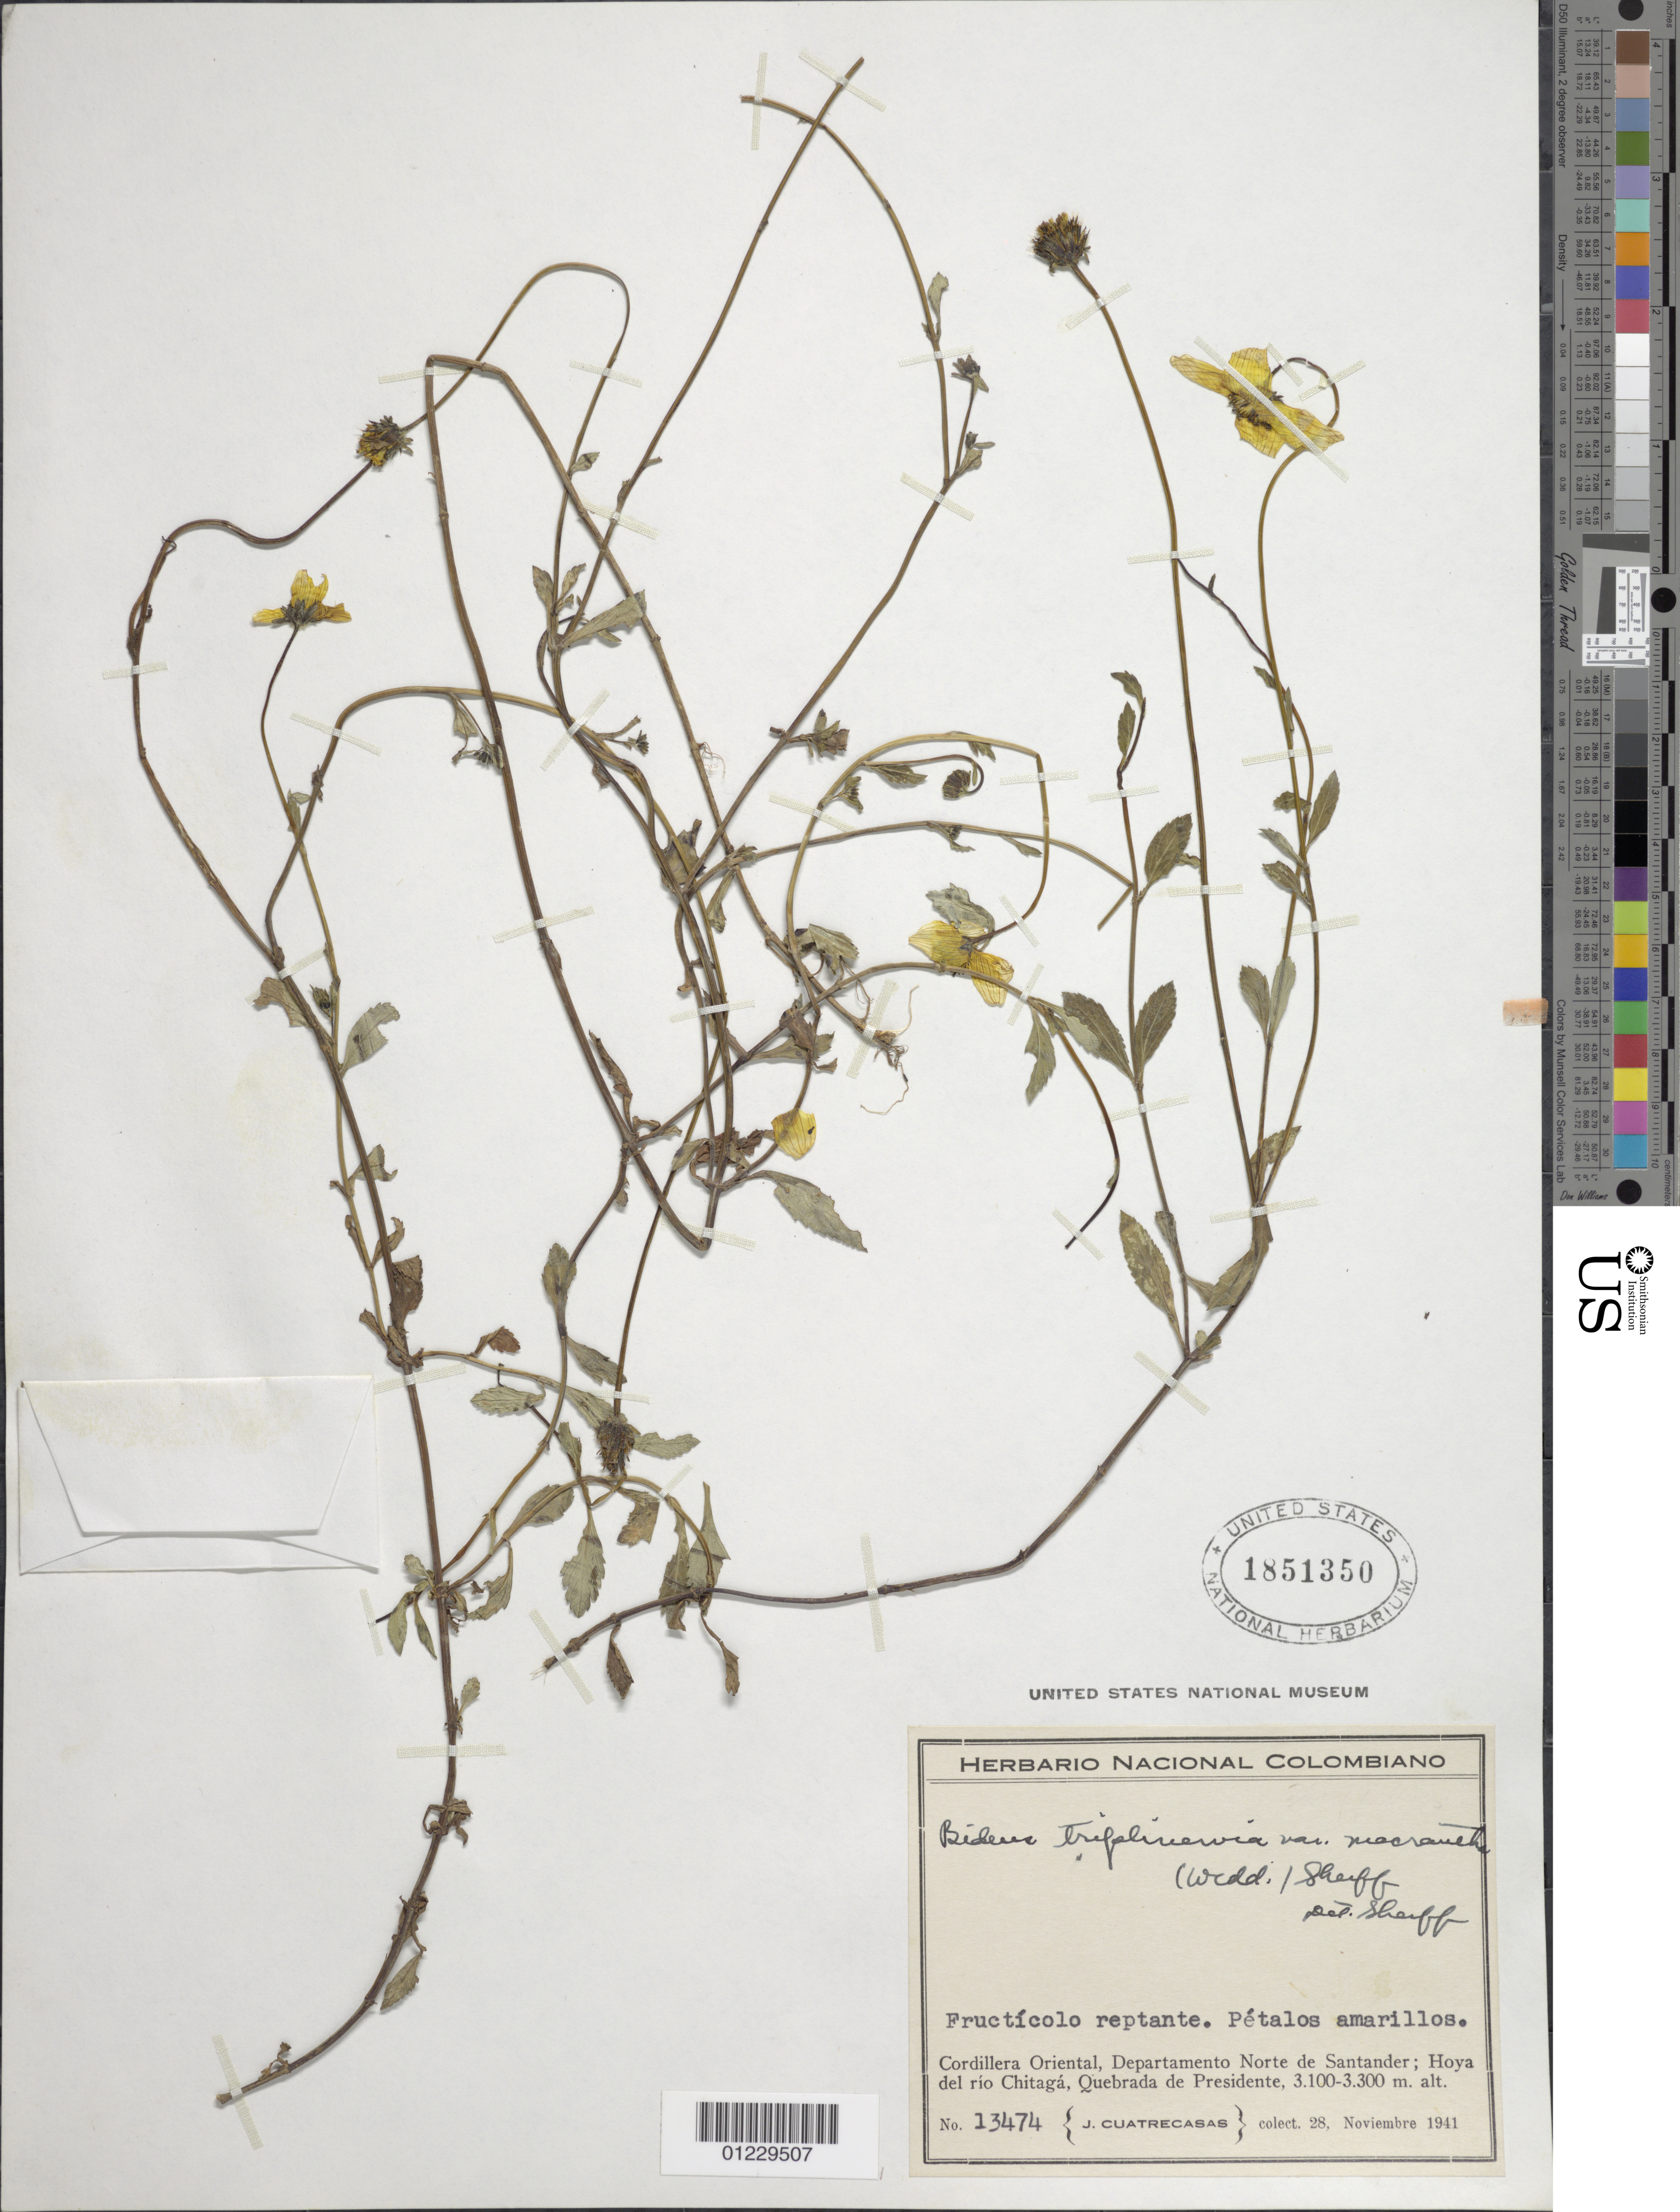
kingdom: Plantae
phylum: Tracheophyta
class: Magnoliopsida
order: Asterales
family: Asteraceae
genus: Bidens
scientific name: Bidens triplinervia var. macrantha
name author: (Wedd.) Sherff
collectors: J. Cuatrecasas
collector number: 13474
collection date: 1941-11-28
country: Colombia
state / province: Norte de Santander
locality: Hoya del rio Chitaga, Quebrada de Presidente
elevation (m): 3100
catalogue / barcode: US 1851350